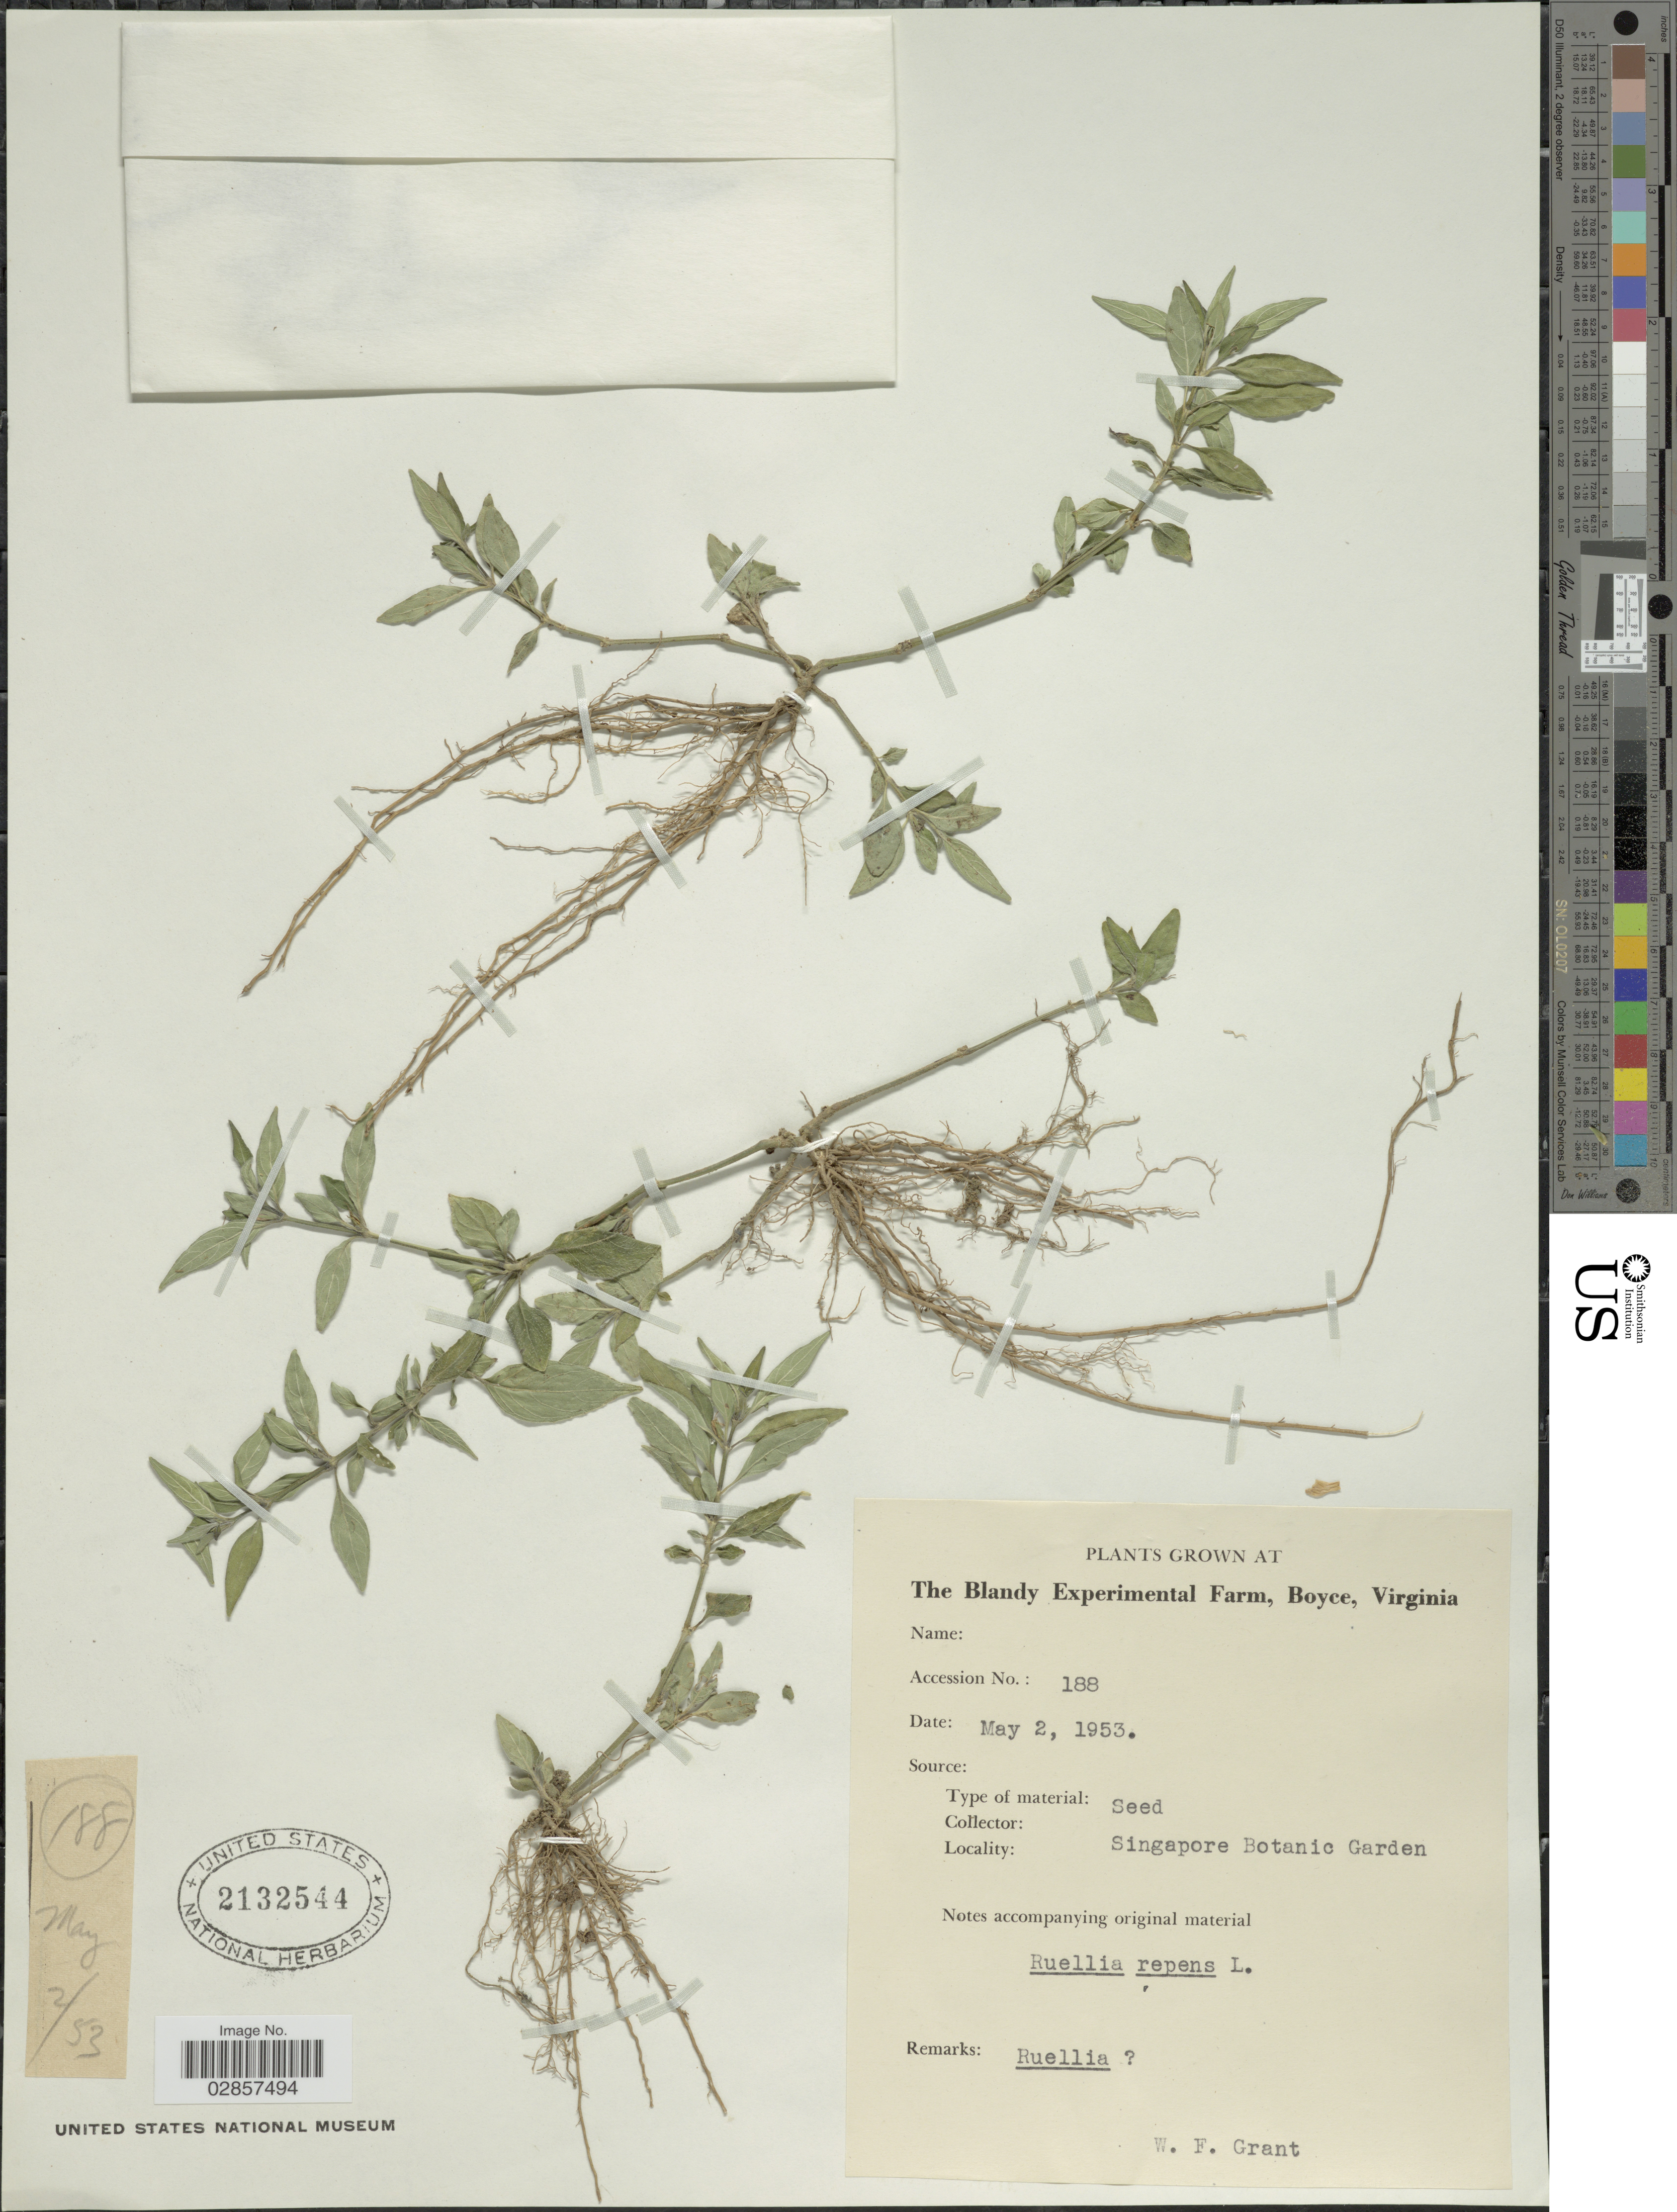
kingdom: Plantae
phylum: Tracheophyta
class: Magnoliopsida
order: Lamiales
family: Acanthaceae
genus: Ruellia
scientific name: Ruellia repens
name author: L.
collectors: Singapore Botanic Gardens & W. Grant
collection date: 1953-05-02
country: United States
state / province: Virginia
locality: The Blandy Experimental Farm, Boyce, Virginia.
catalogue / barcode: US 2132544